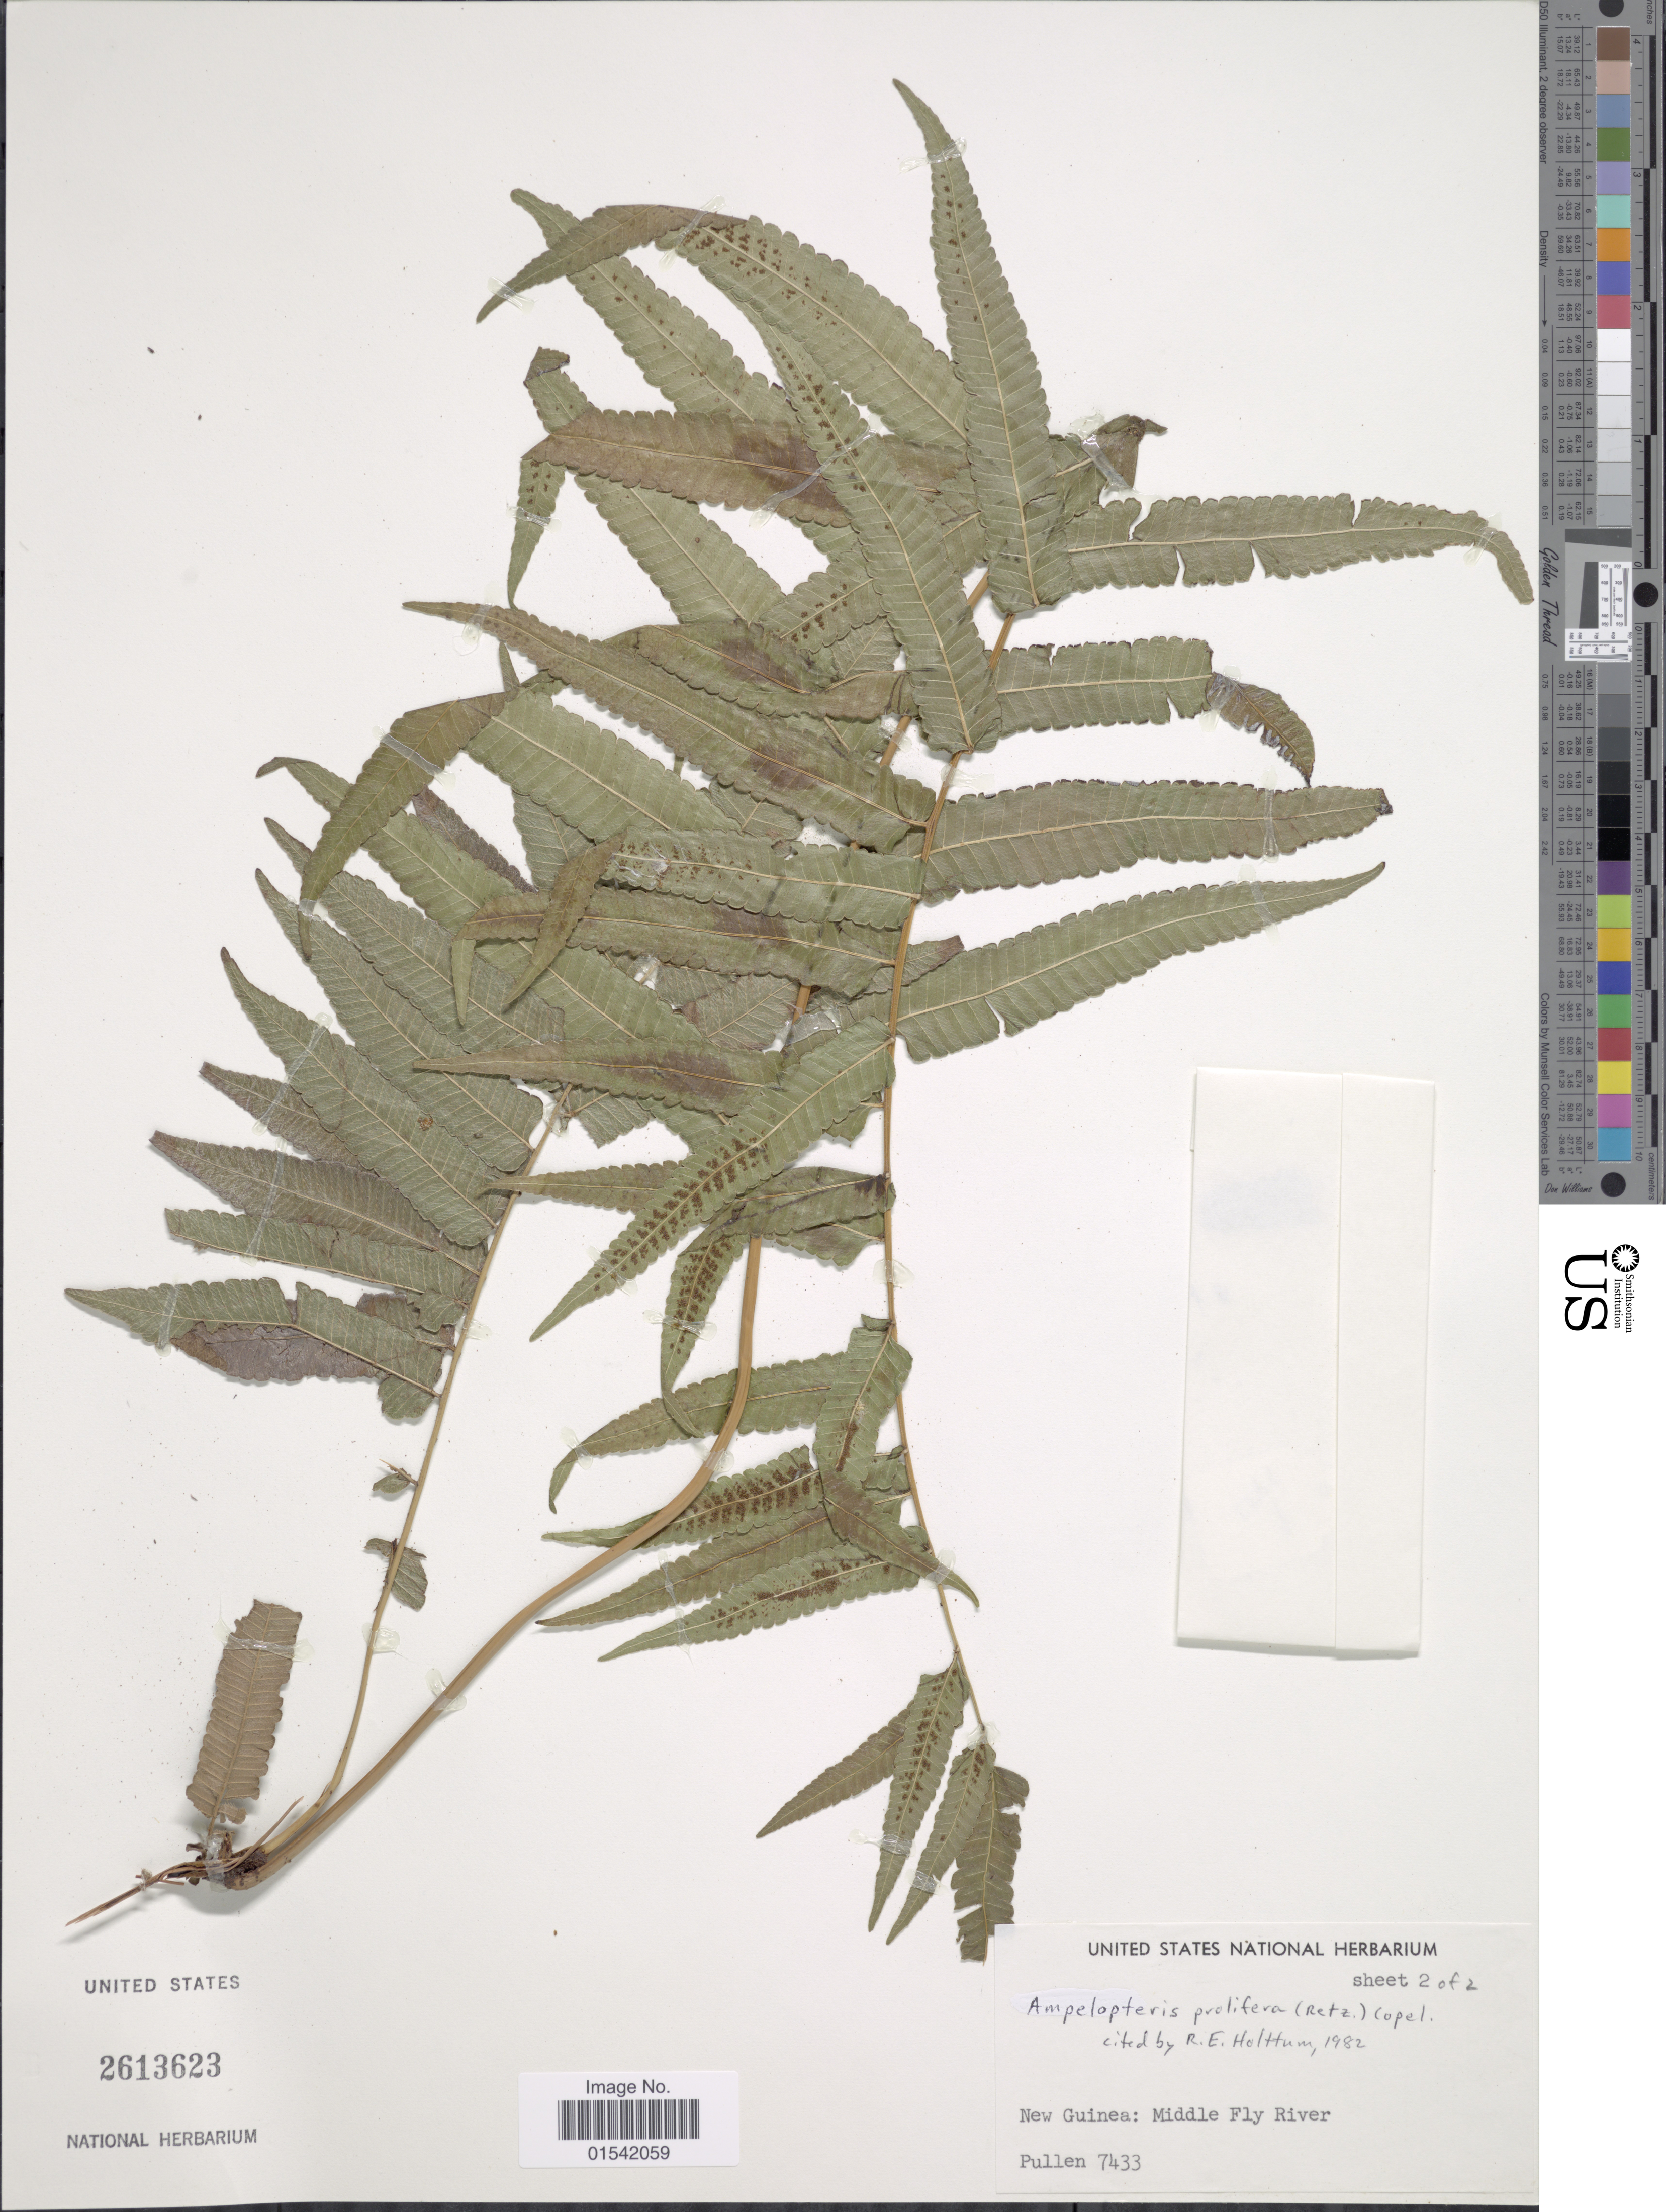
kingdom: Plantae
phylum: Tracheophyta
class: Polypodiopsida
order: Polypodiales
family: Thelypteridaceae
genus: Ampelopteris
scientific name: Ampelopteris prolifera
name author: (Retz.) Copel.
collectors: R. Pullen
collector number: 7433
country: Papua New Guinea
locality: New Guinea: Middle Fly River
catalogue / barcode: US 2613623